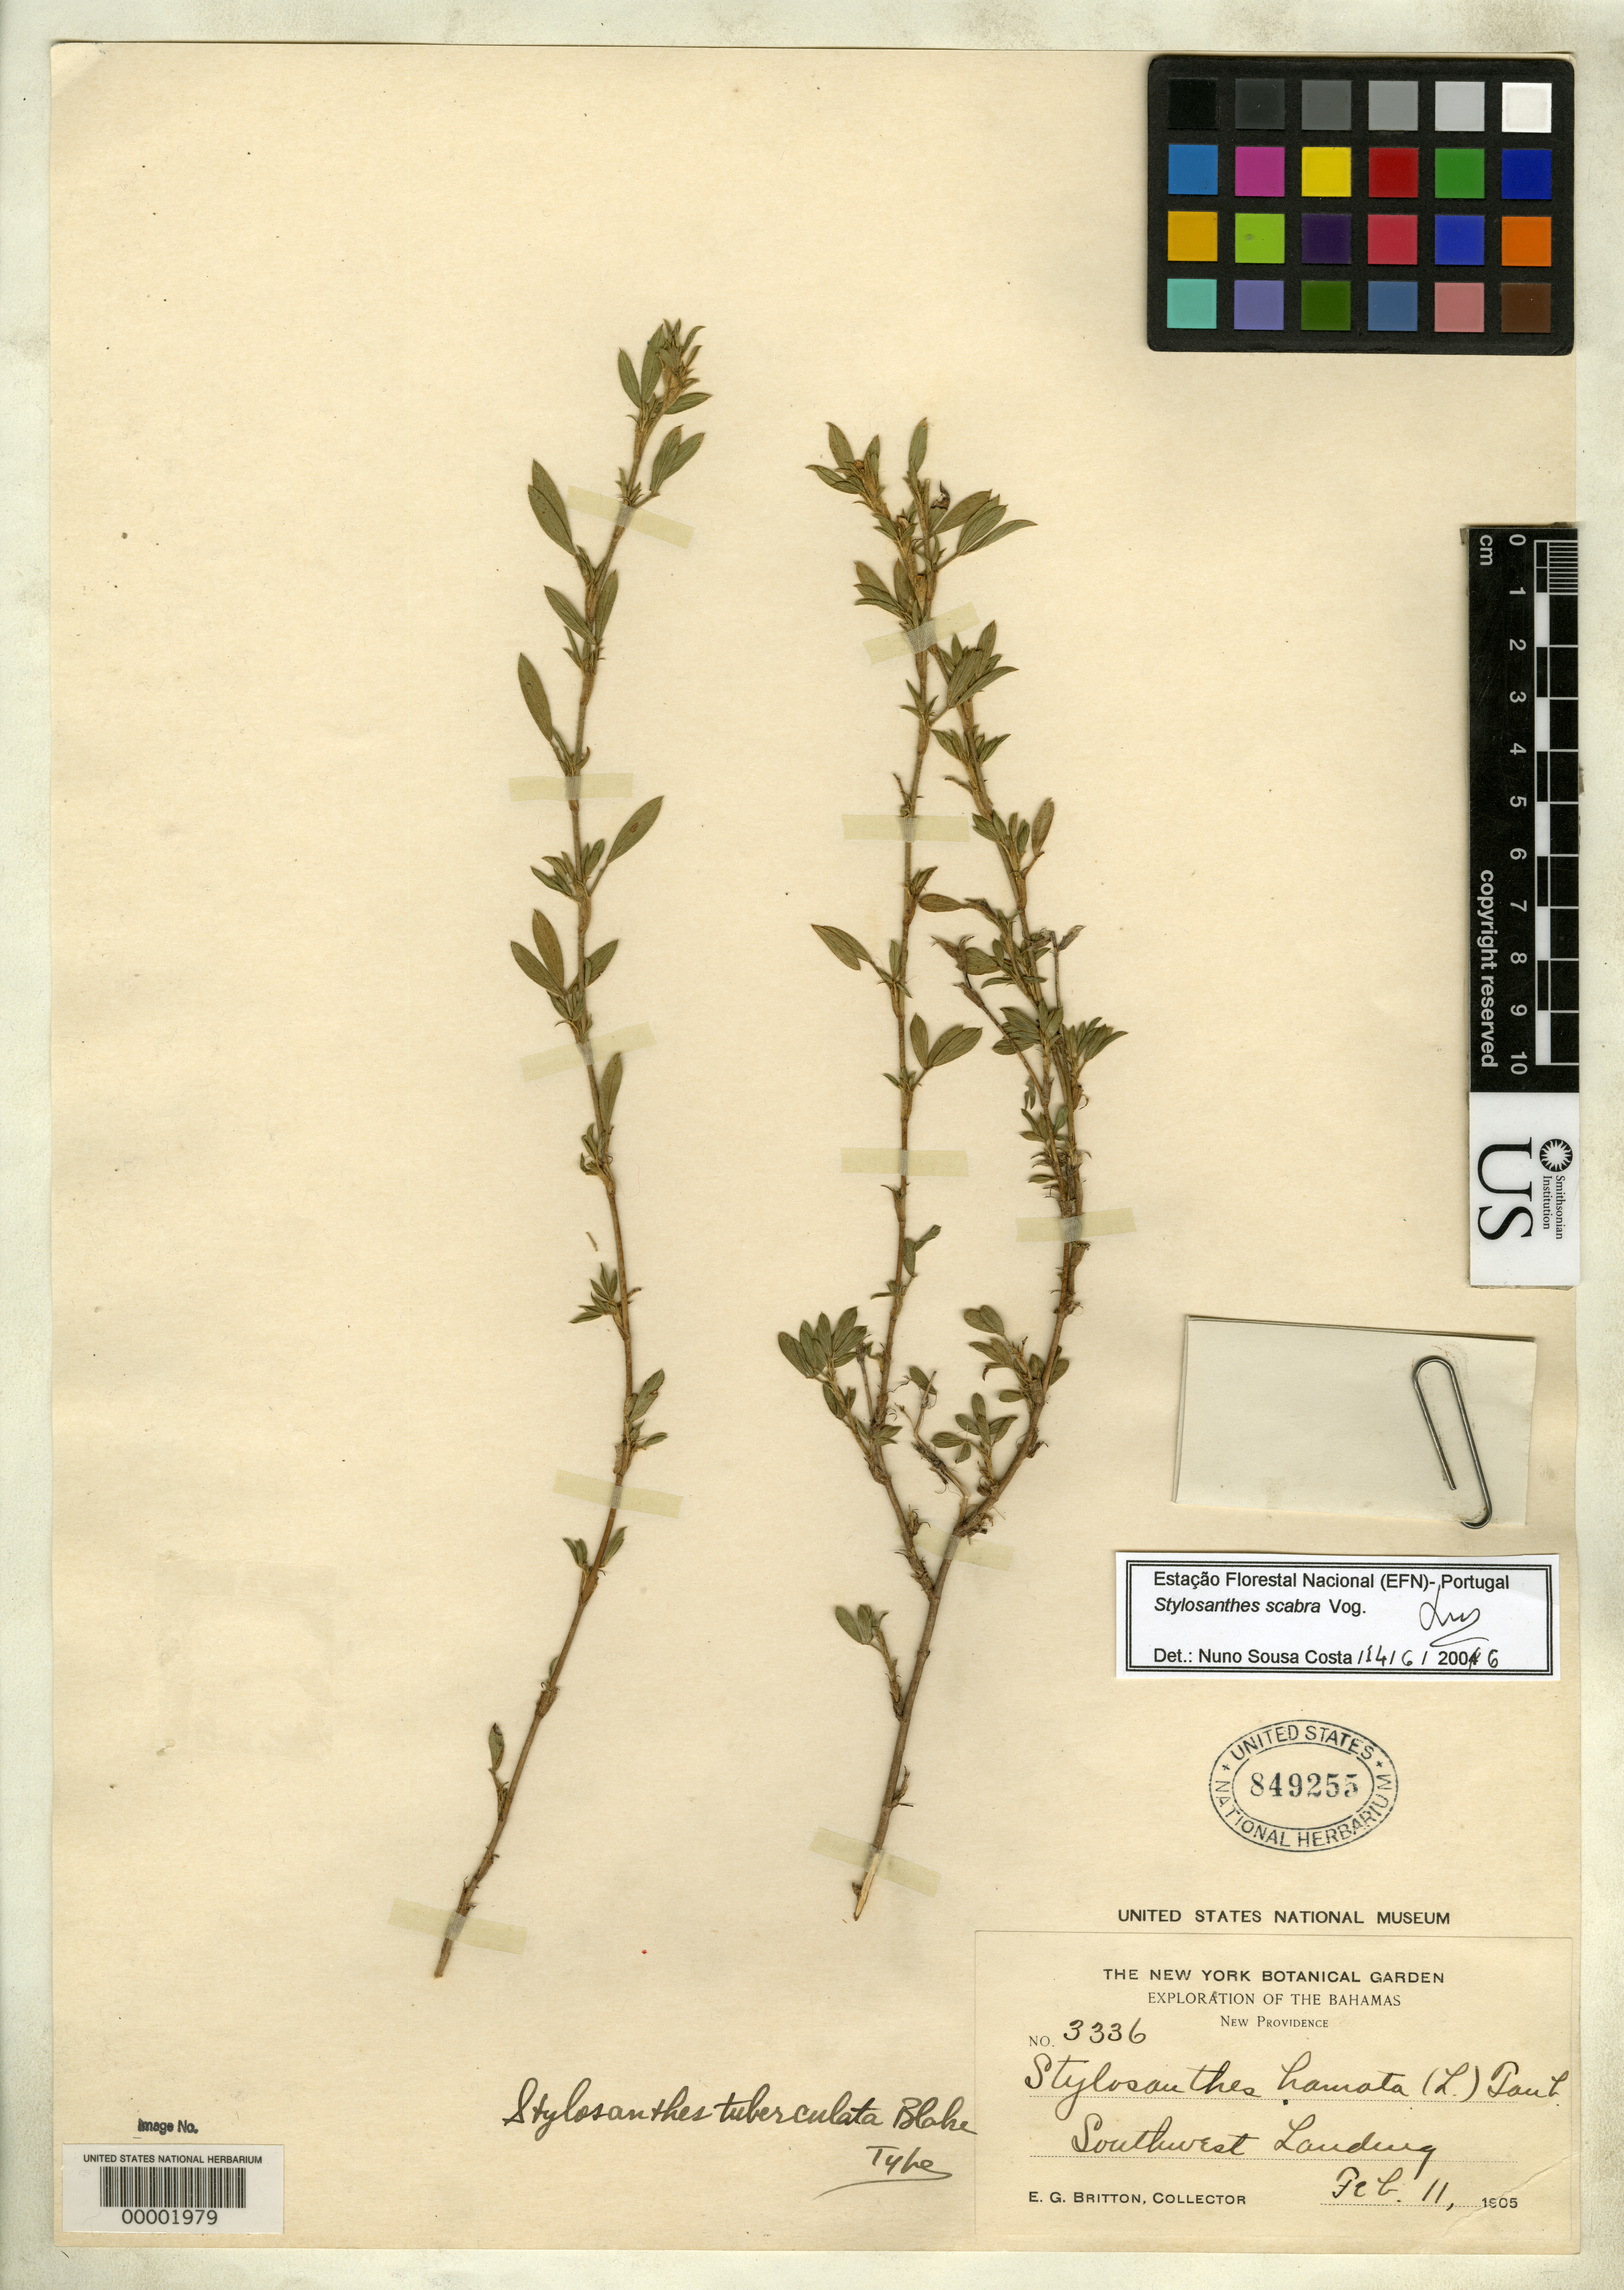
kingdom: Plantae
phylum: Tracheophyta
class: Magnoliopsida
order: Fabales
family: Fabaceae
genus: Stylosanthes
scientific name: Stylosanthes tuberculata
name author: S.F. Blake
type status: Holotype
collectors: E. G. Britton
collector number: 3336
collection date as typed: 11 Feb 1905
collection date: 1905-02-11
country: Bahamas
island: New Providence Island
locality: Southwest Landing.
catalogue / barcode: US 849255